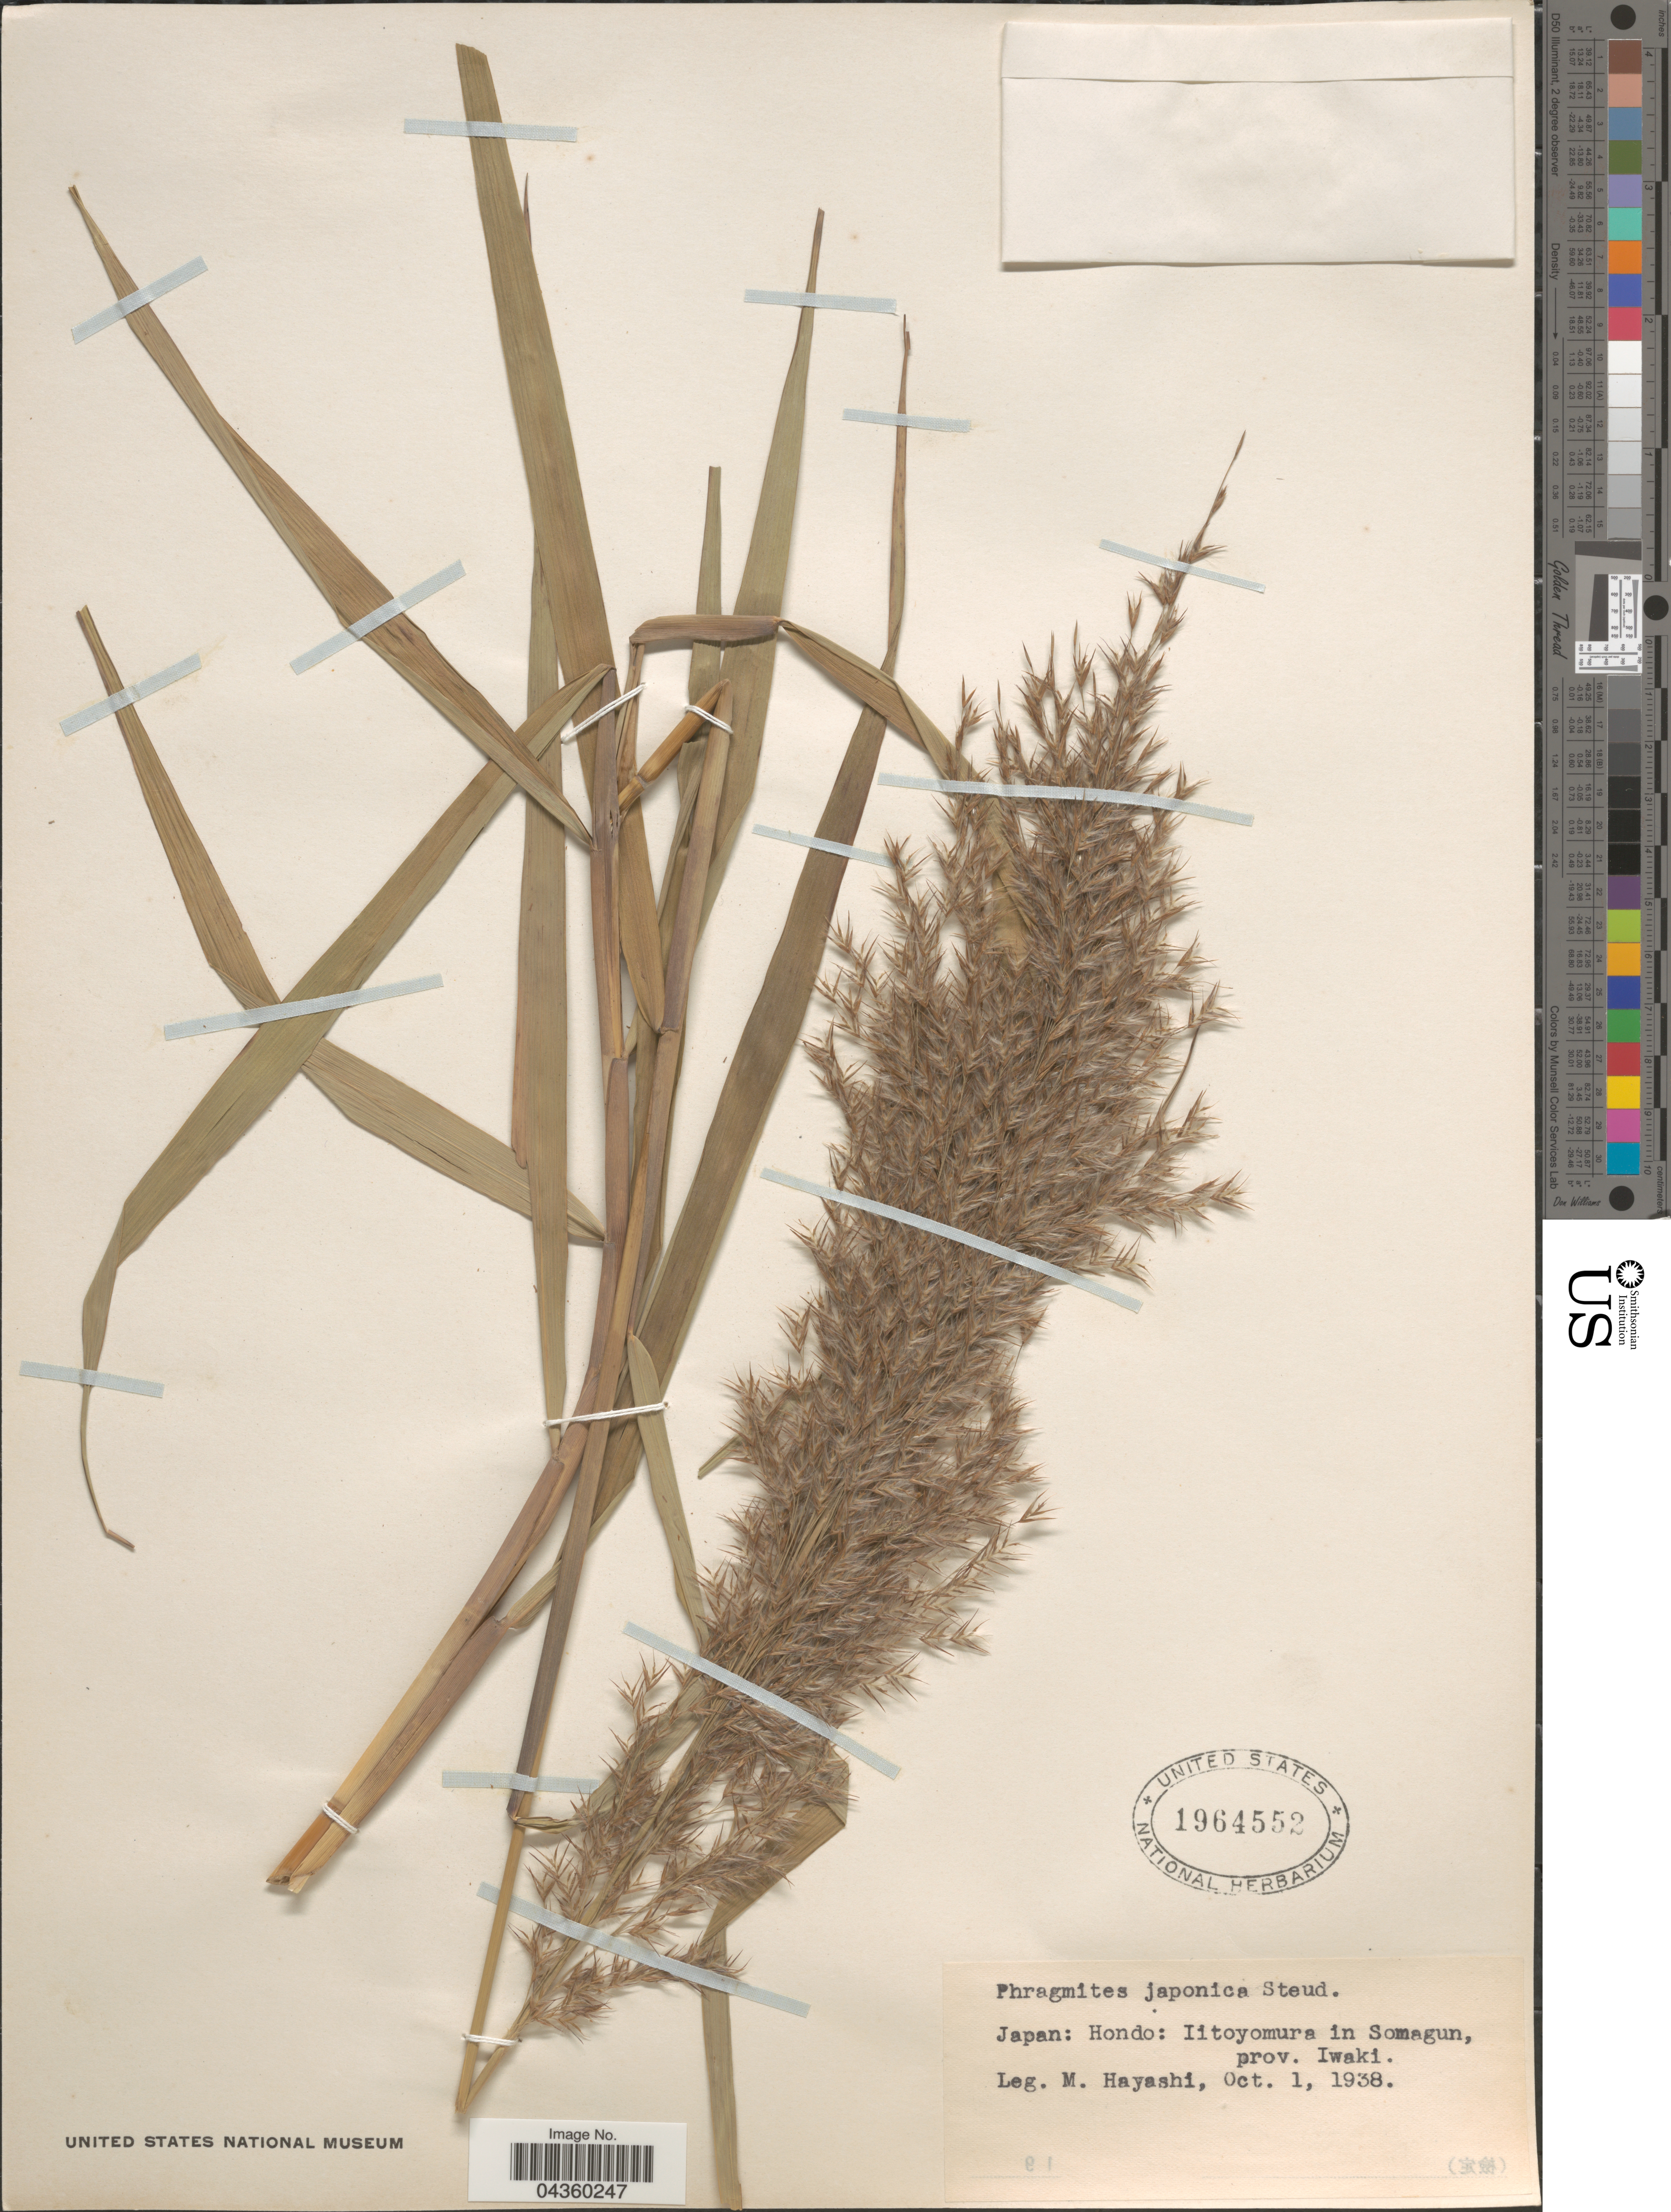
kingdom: Plantae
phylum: Tracheophyta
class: Liliopsida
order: Poales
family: Poaceae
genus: Phragmites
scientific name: Phragmites japonicus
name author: Steud.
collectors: Hayashi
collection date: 1938-10-01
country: Japan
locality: Hondo: Iitoyomura in Somagun, prov. Iwaki.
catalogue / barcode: US 1964552